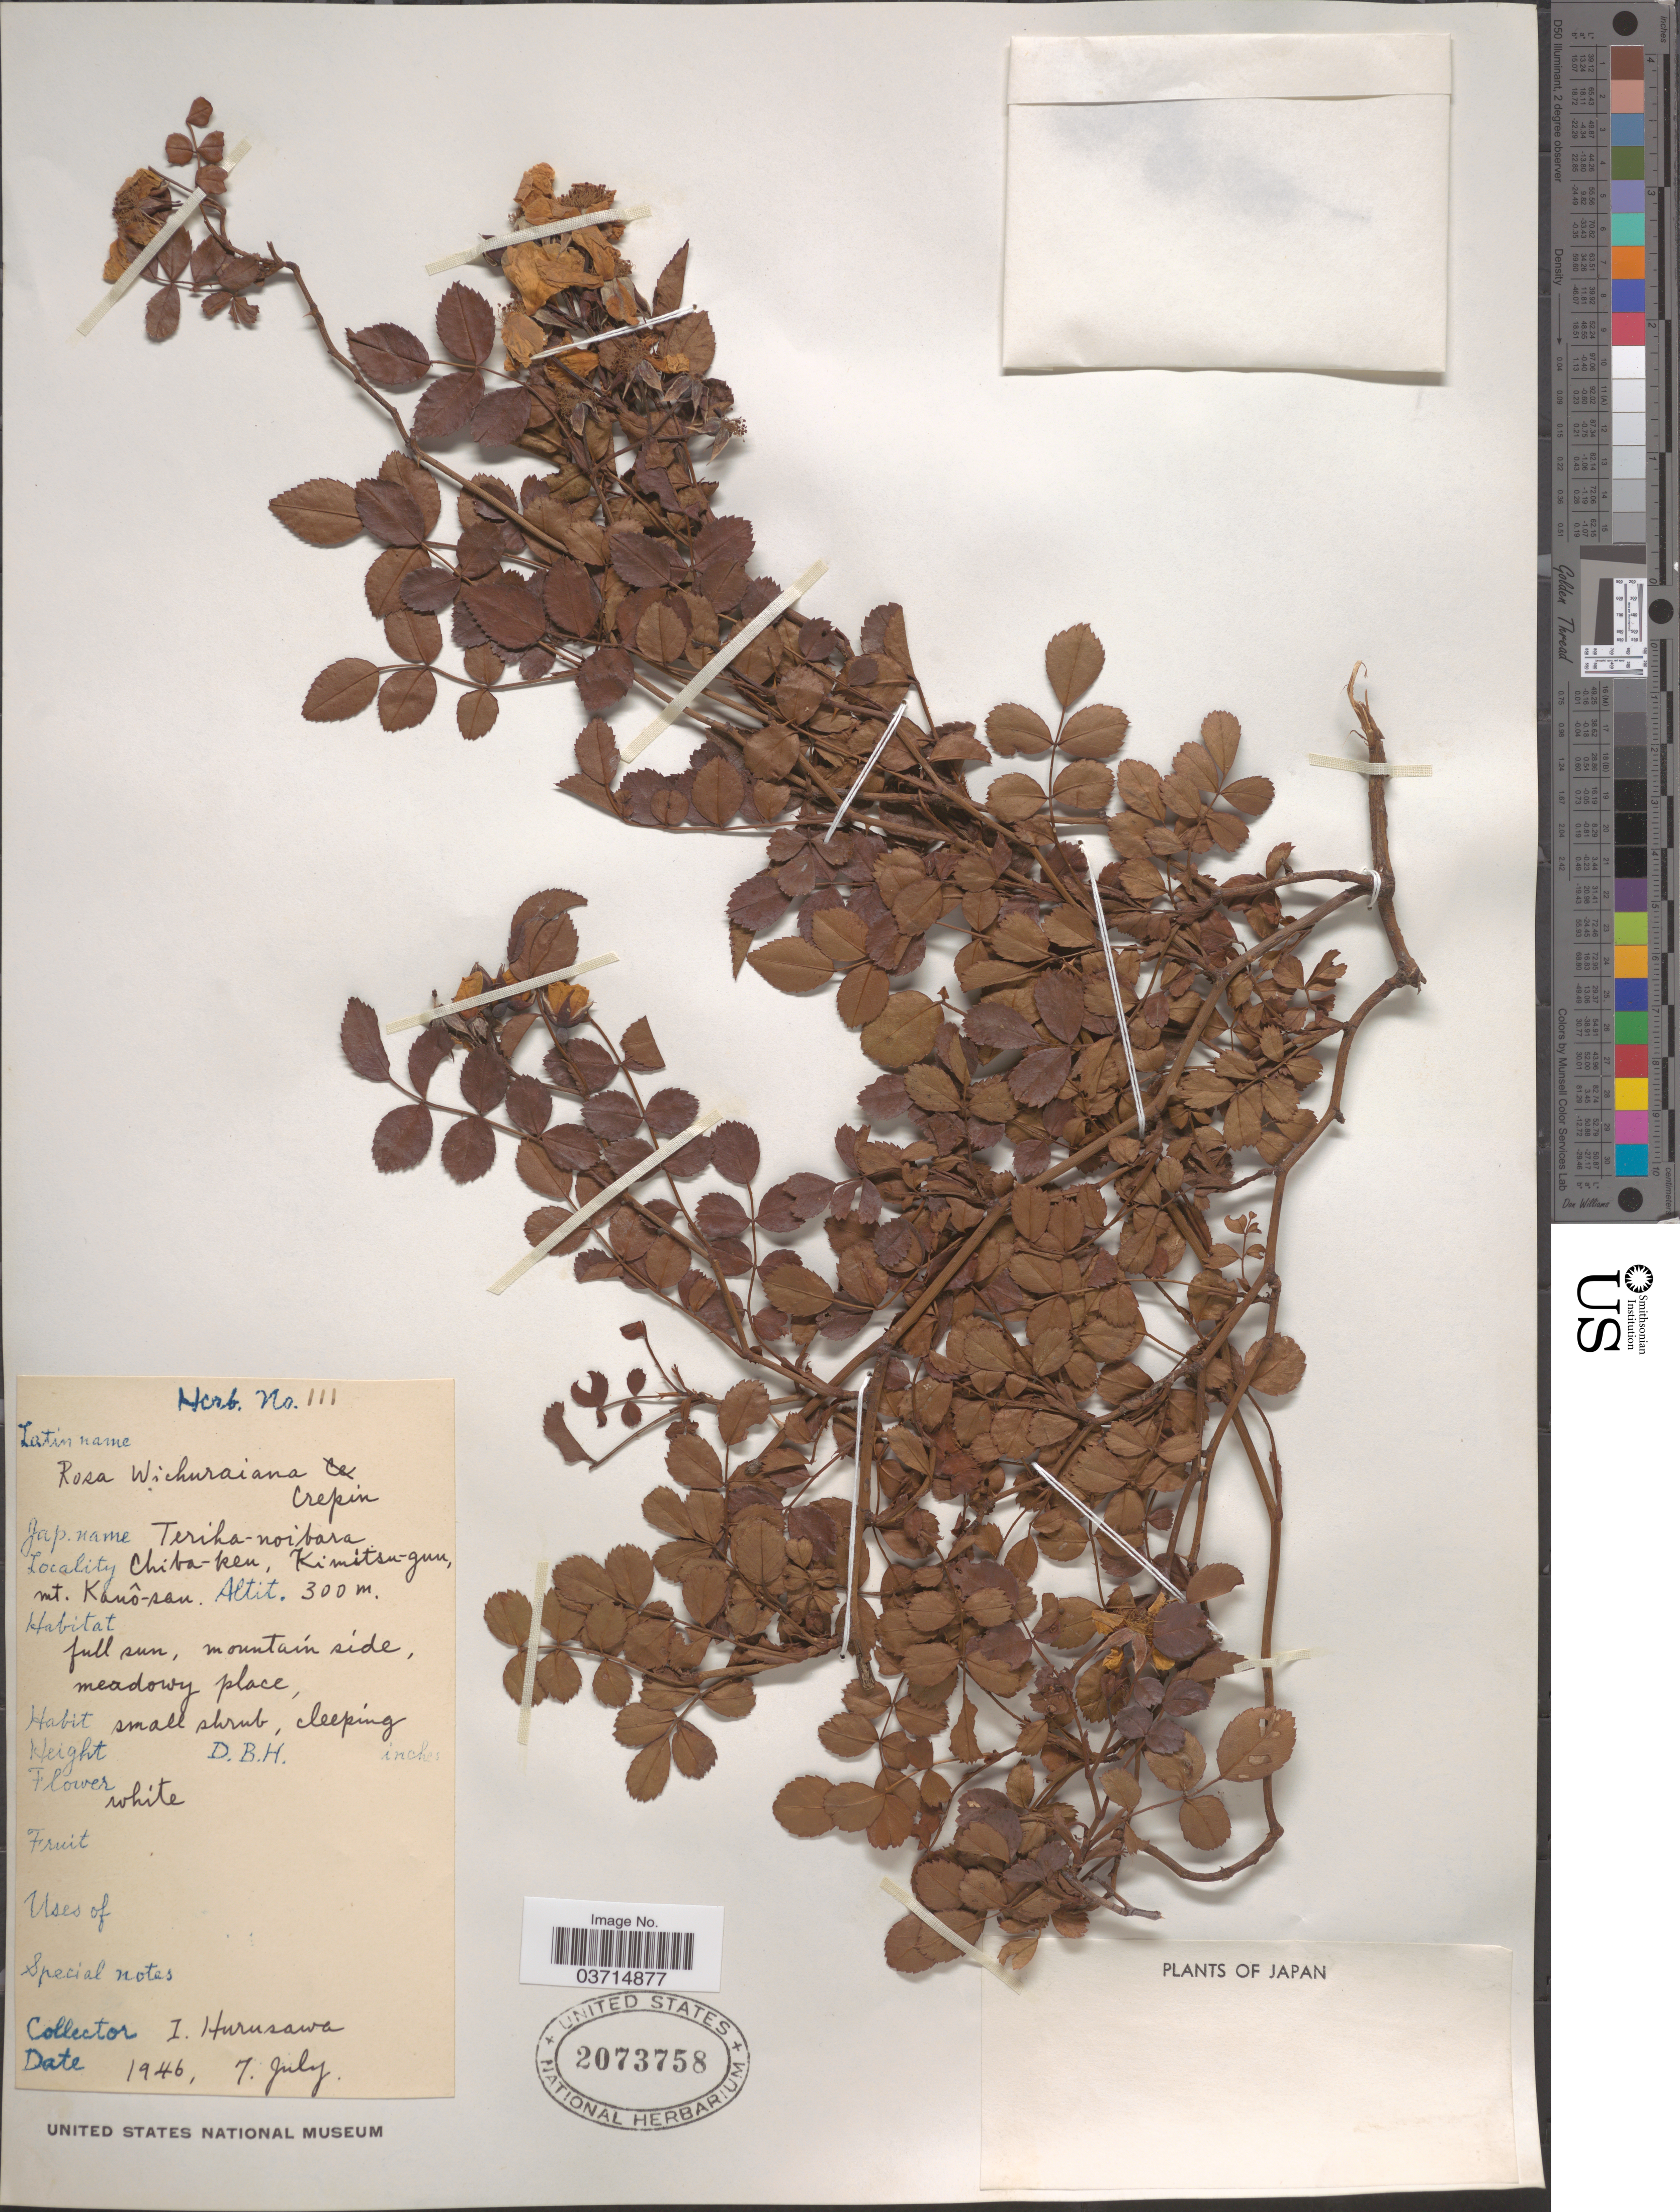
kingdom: Plantae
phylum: Tracheophyta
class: Magnoliopsida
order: Rosales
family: Rosaceae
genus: Rosa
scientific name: Rosa wichuraiana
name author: Crepin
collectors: I. Hurusawa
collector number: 111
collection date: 1946-07-07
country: Japan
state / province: Tiba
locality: Chiba-ken, Kimitsu-gun, Mt Kanô-san.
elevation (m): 300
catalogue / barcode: US 2073758